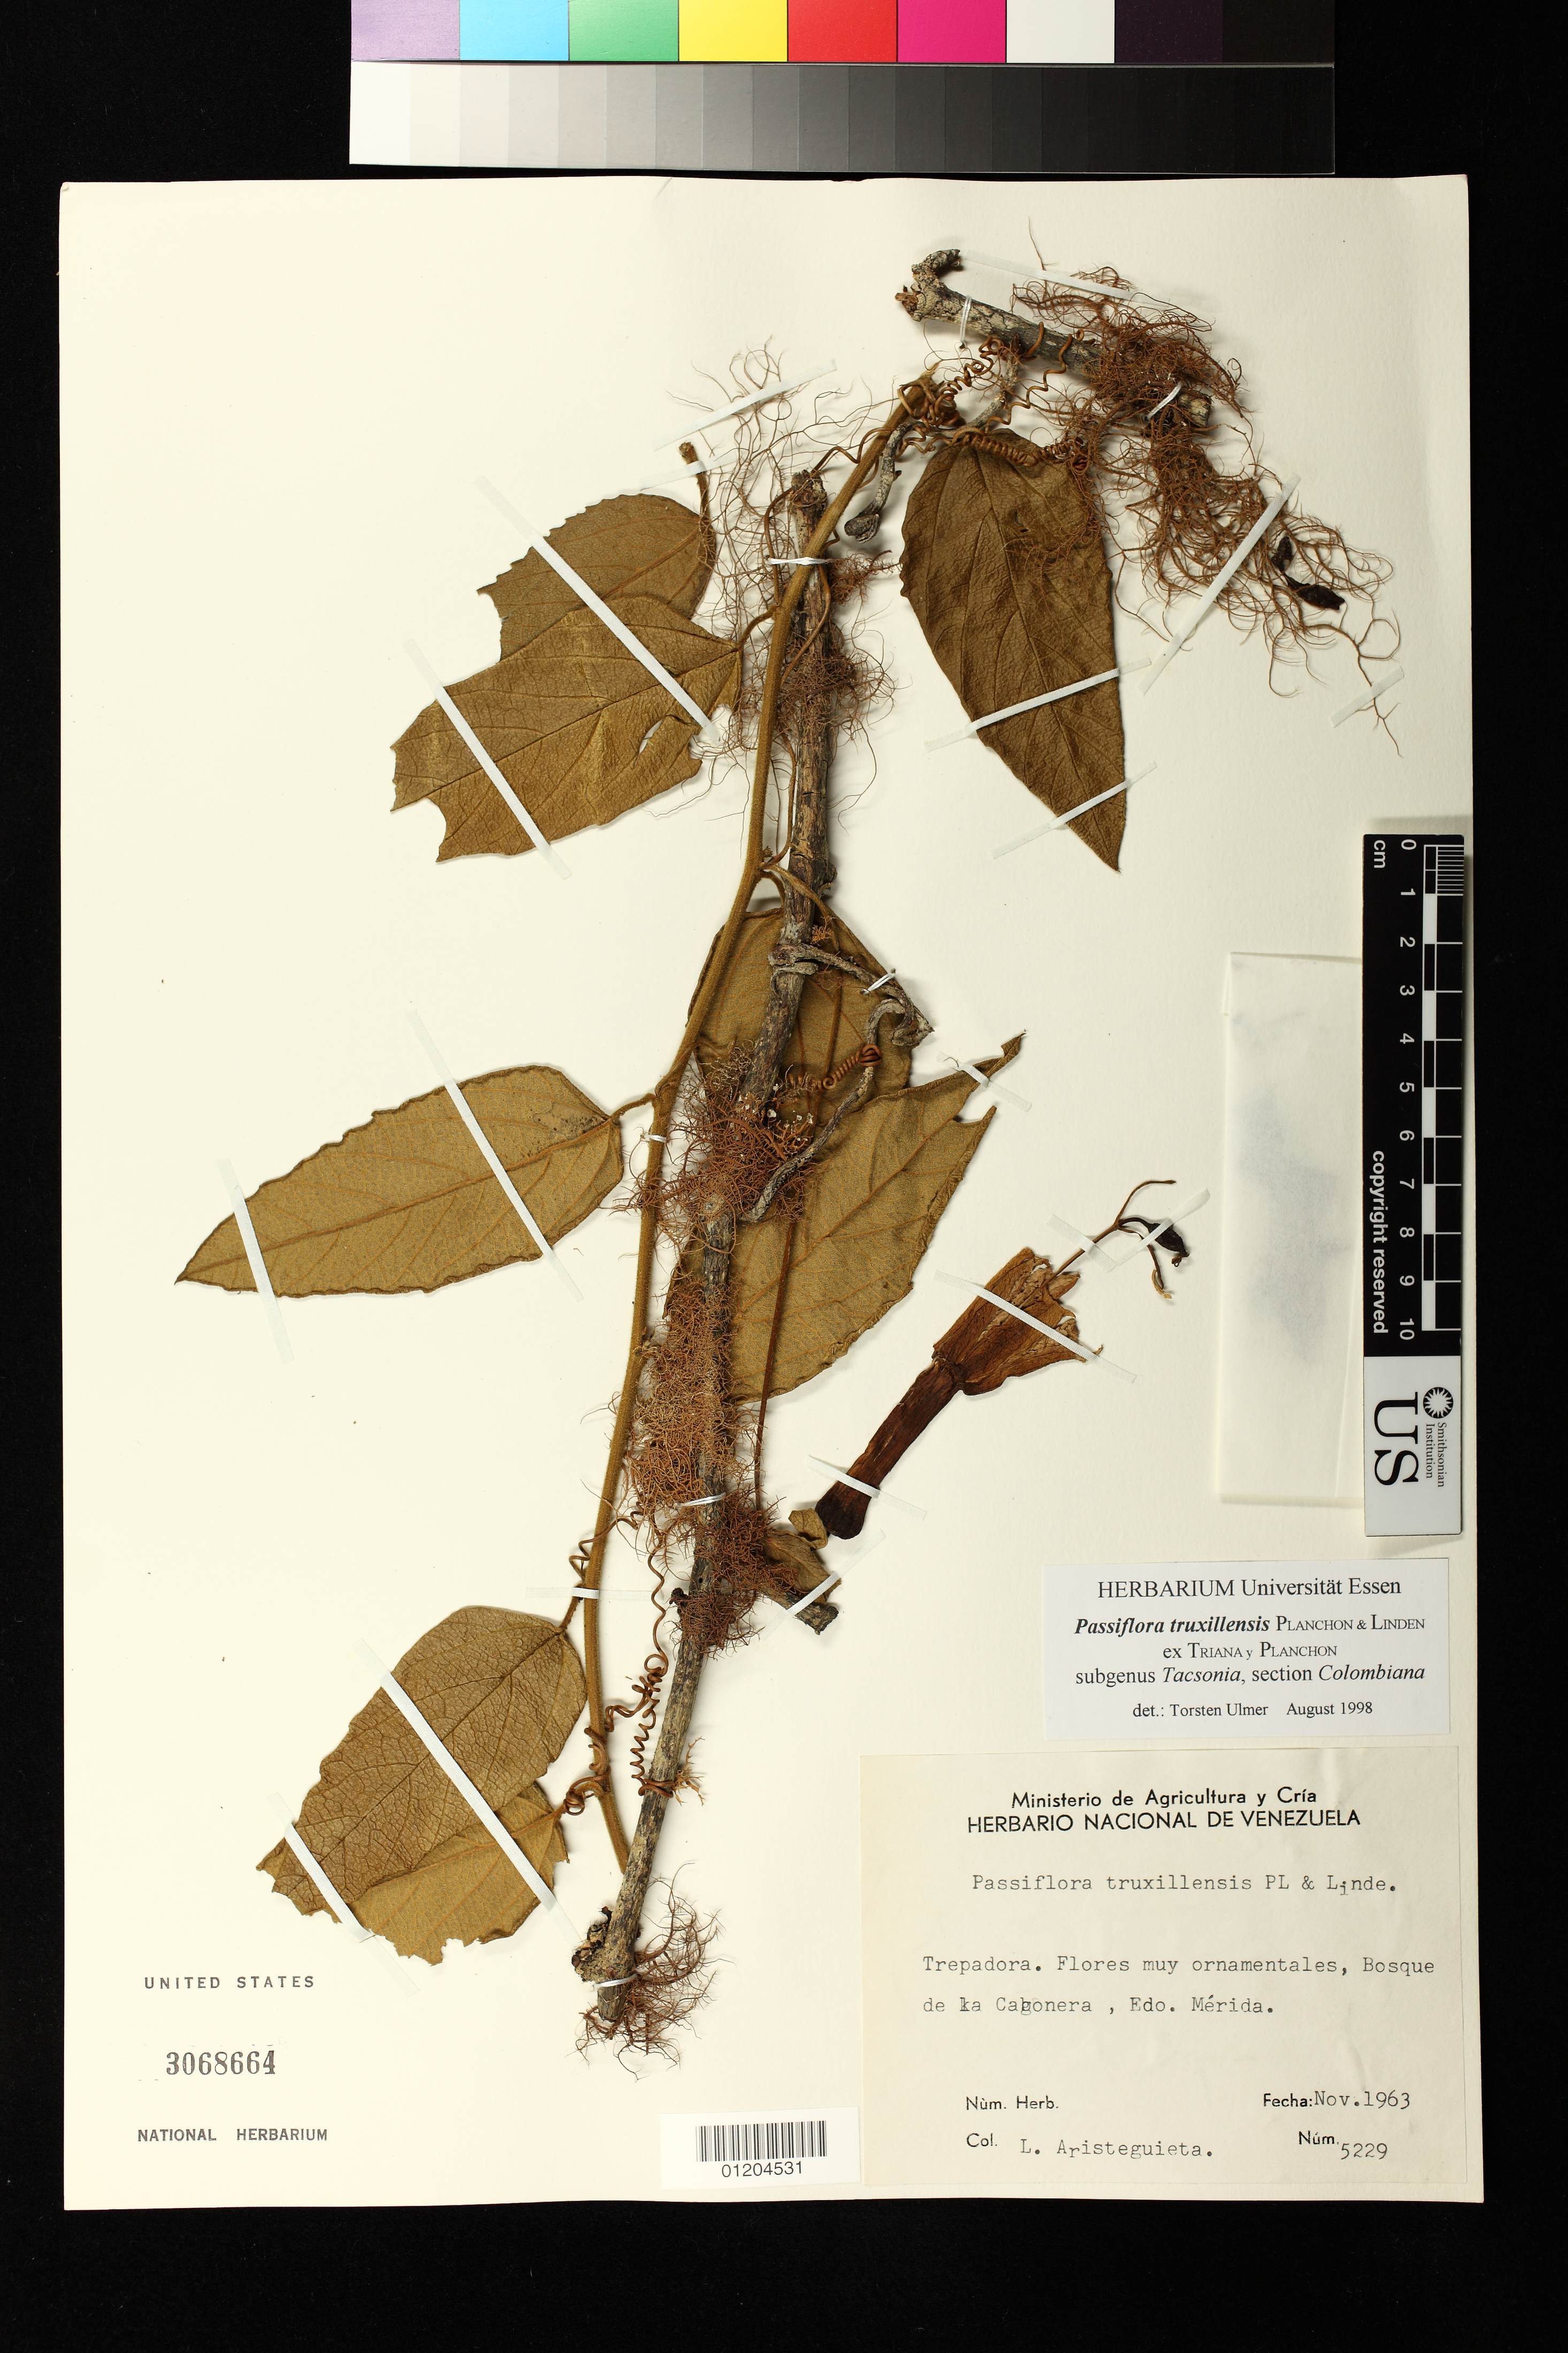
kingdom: Plantae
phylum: Tracheophyta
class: Magnoliopsida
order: Malpighiales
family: Passifloraceae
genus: Passiflora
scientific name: Passiflora truxillensis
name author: Triana & Planch.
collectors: L. Aristeguieta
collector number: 5229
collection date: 1963-11-01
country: Venezuela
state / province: Mérida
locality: Bosque de la Cabonera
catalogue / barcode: US 3068664